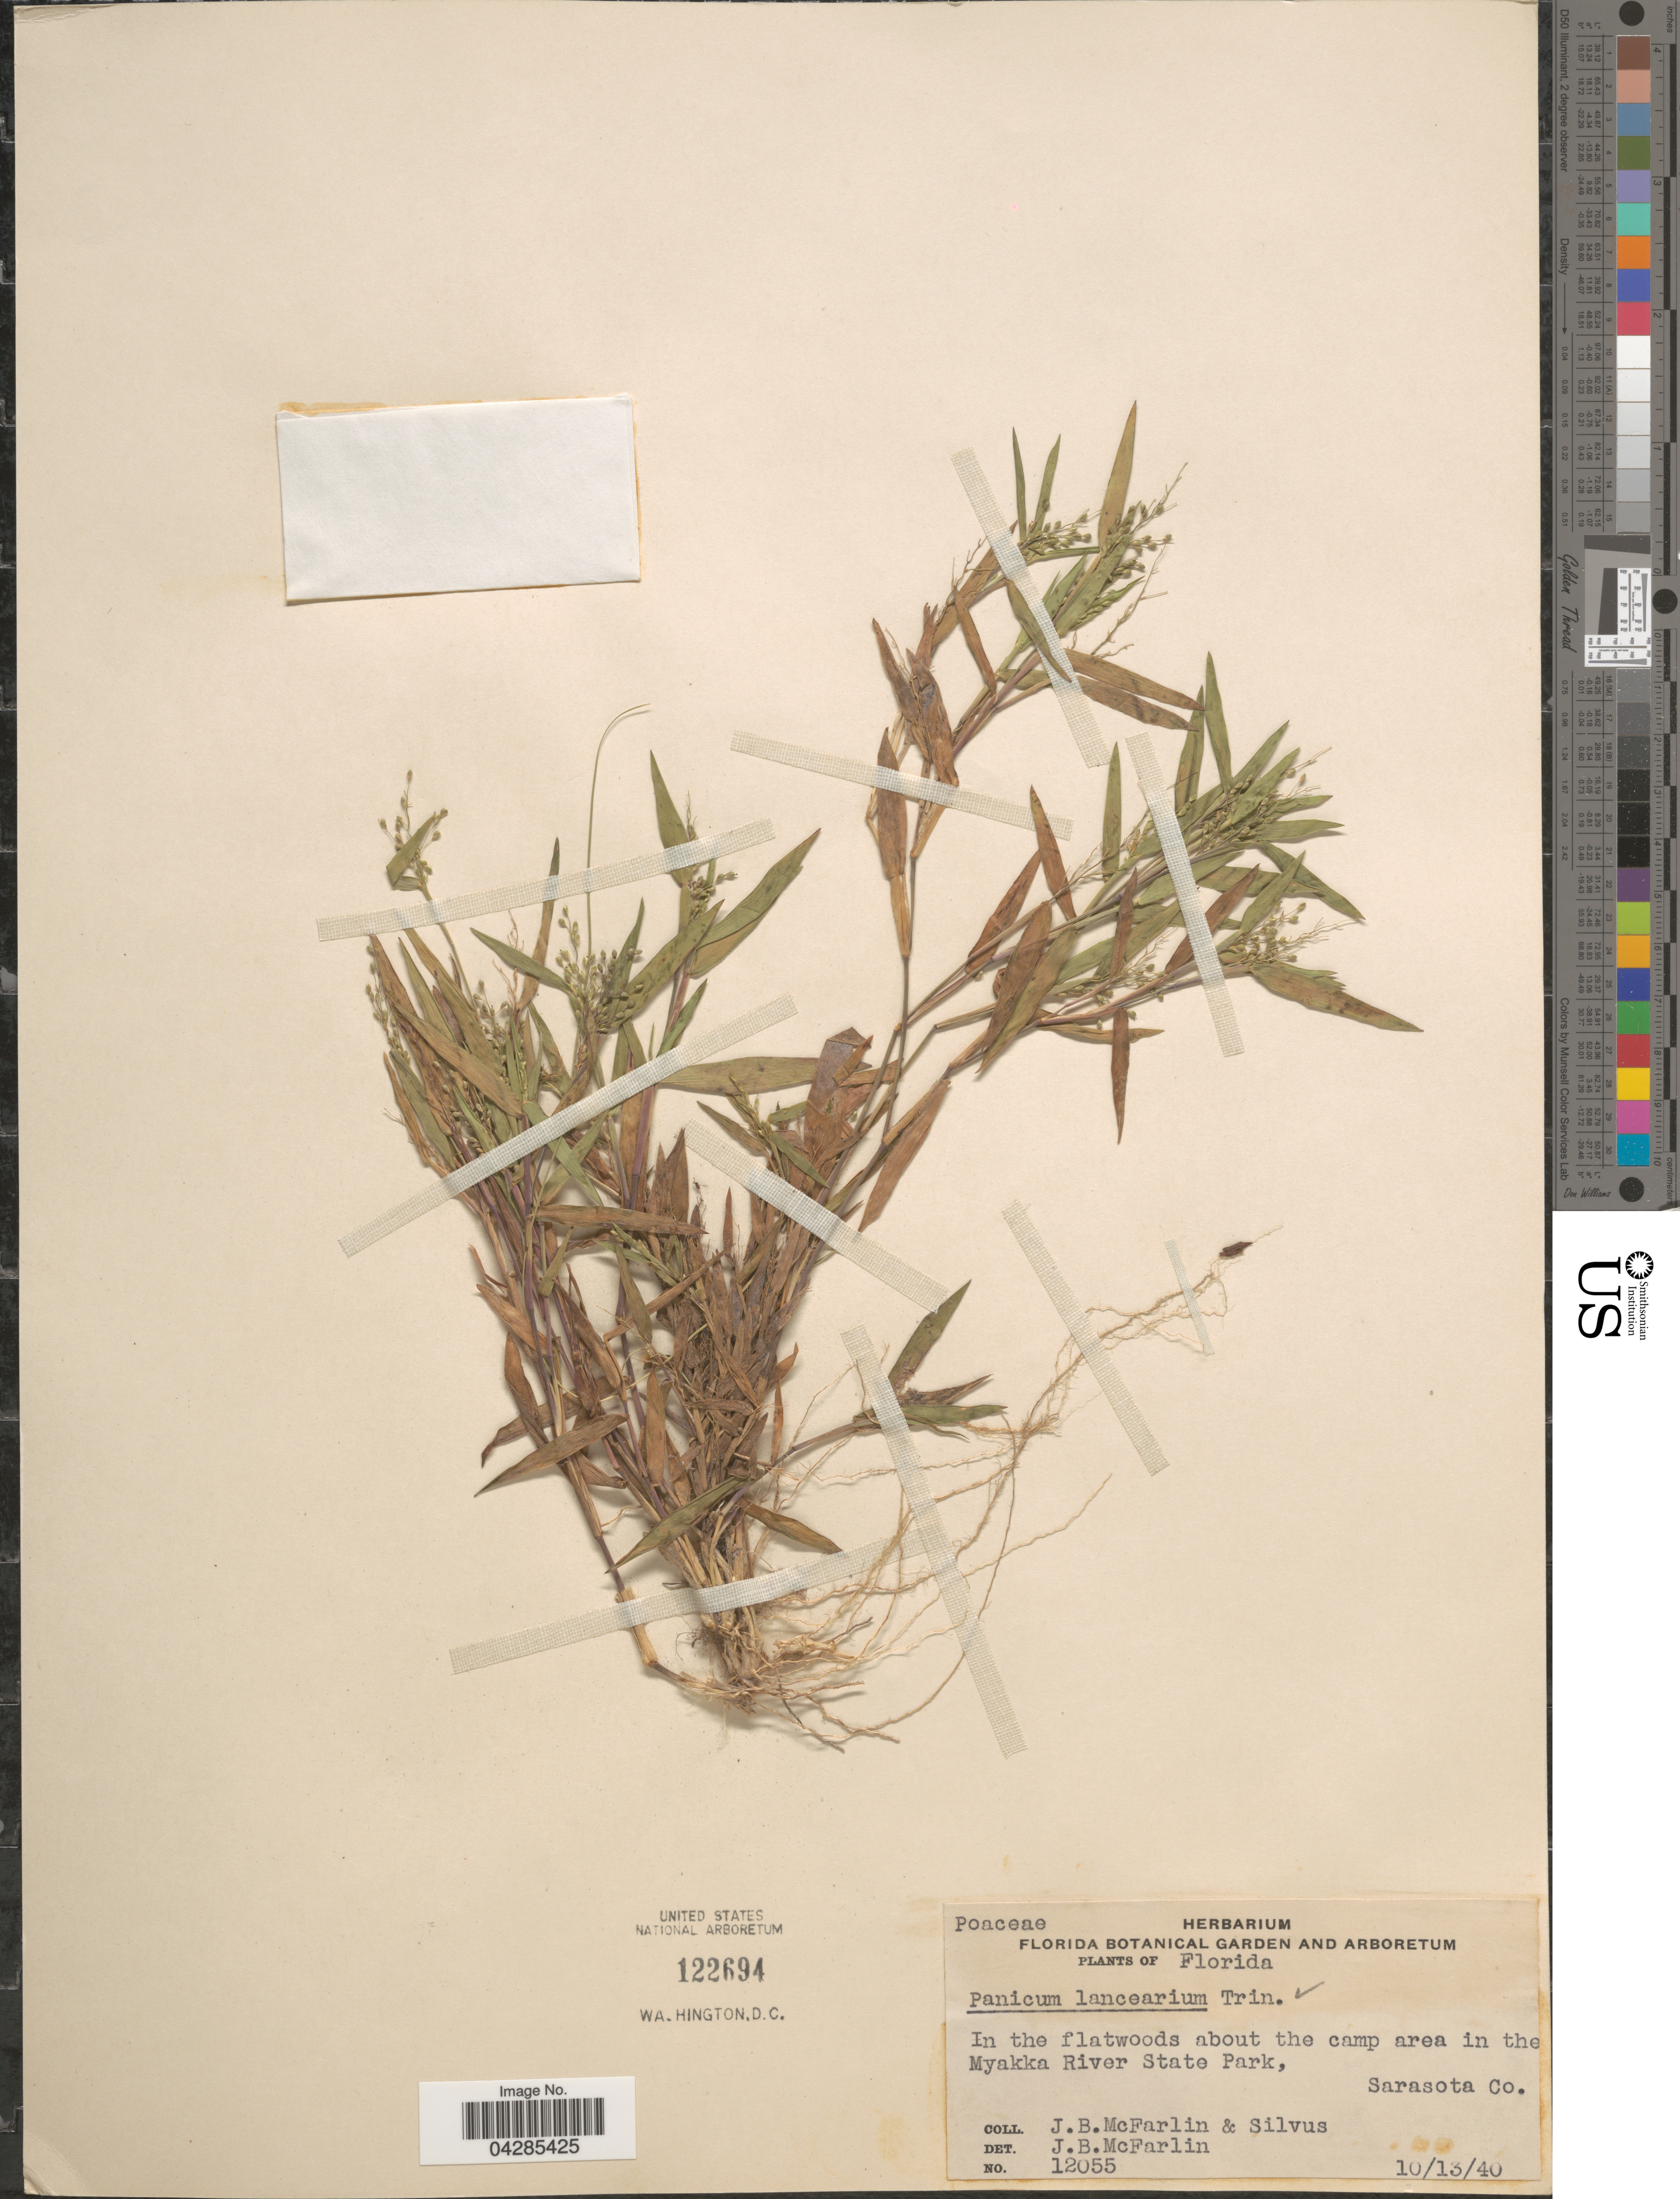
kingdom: Plantae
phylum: Tracheophyta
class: Liliopsida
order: Poales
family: Poaceae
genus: Dichanthelium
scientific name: Dichanthelium portoricense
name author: (Desv. ex Ham.) B.F. Hansen & Wunderlin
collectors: J. McFarlin & Silvus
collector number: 12055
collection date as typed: Transcribed d/m/y: 13/10/40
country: United States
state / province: Florida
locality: In the flatwoods about the camp area in the Myakka River State Park, Sarasota Co.